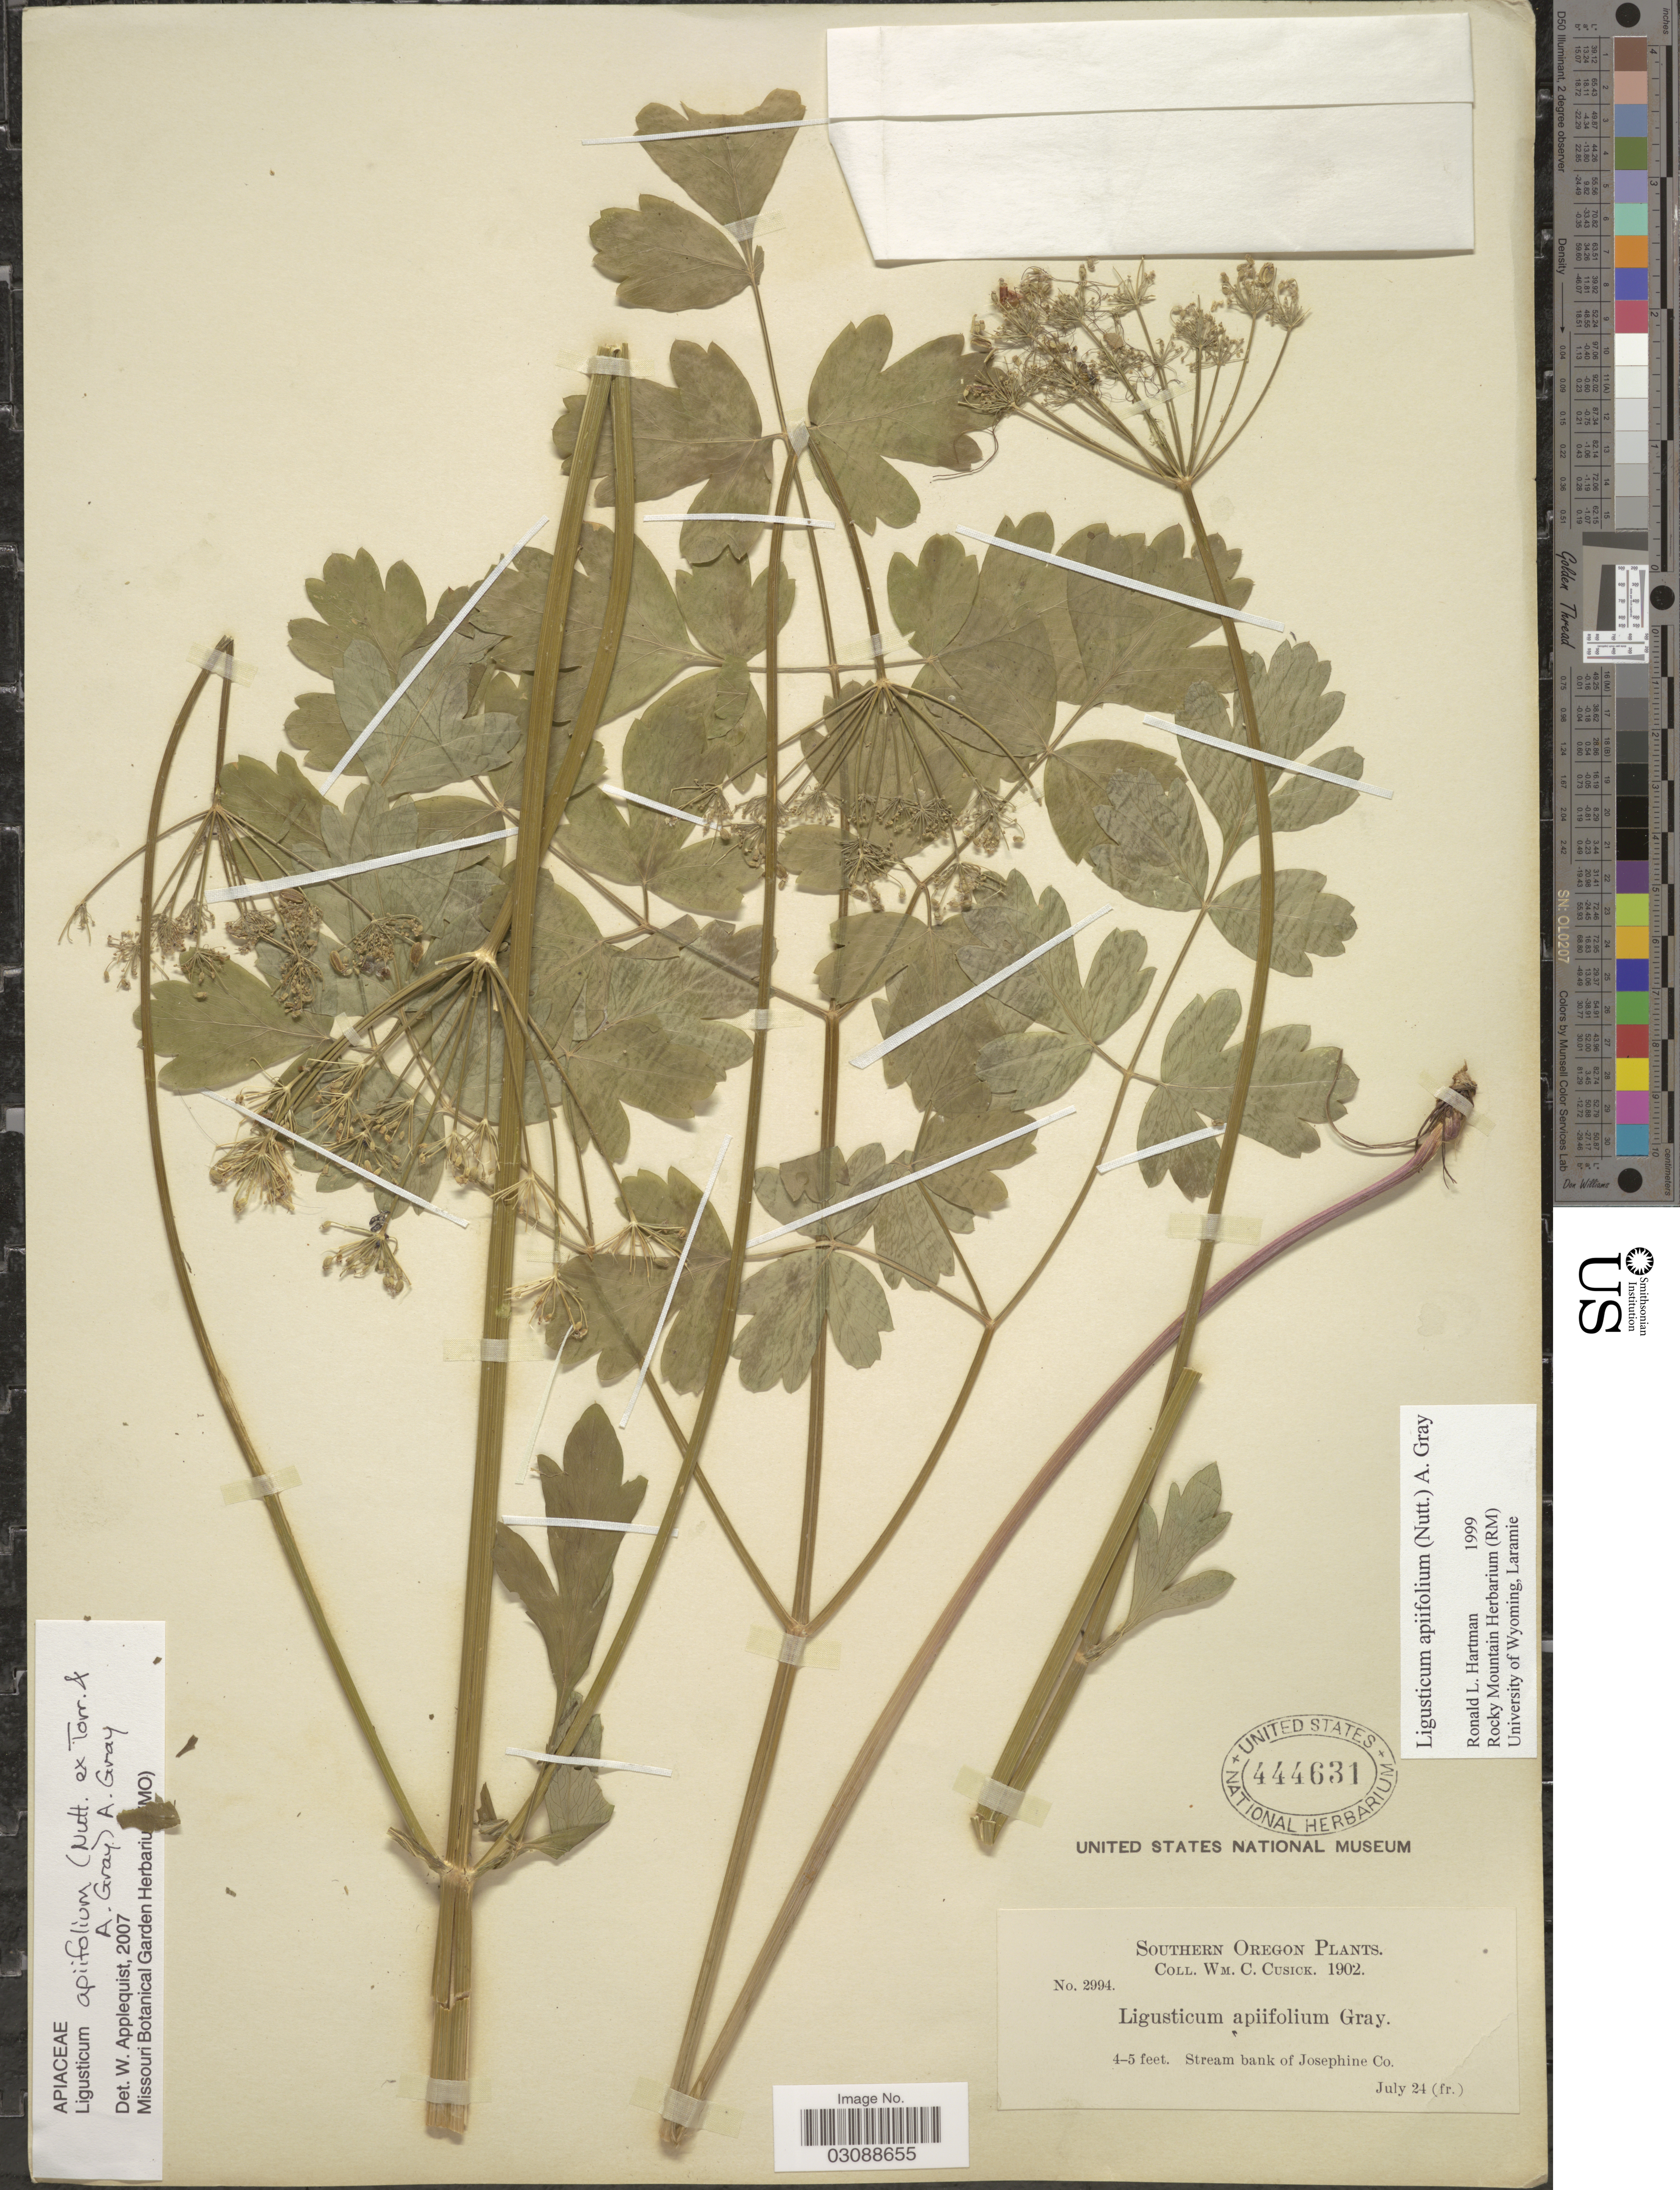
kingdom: Plantae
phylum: Tracheophyta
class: Magnoliopsida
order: Apiales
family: Apiaceae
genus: Ligusticum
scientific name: Ligusticum apiifolium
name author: (Nutt. ex Torr. & A. Gray) A. Gray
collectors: W. C. Cusick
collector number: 2994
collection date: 1902-07-24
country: United States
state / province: Oregon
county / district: Josephine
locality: Southern Oregon. Stream bank of Josephine Co.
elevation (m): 1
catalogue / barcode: US 444631